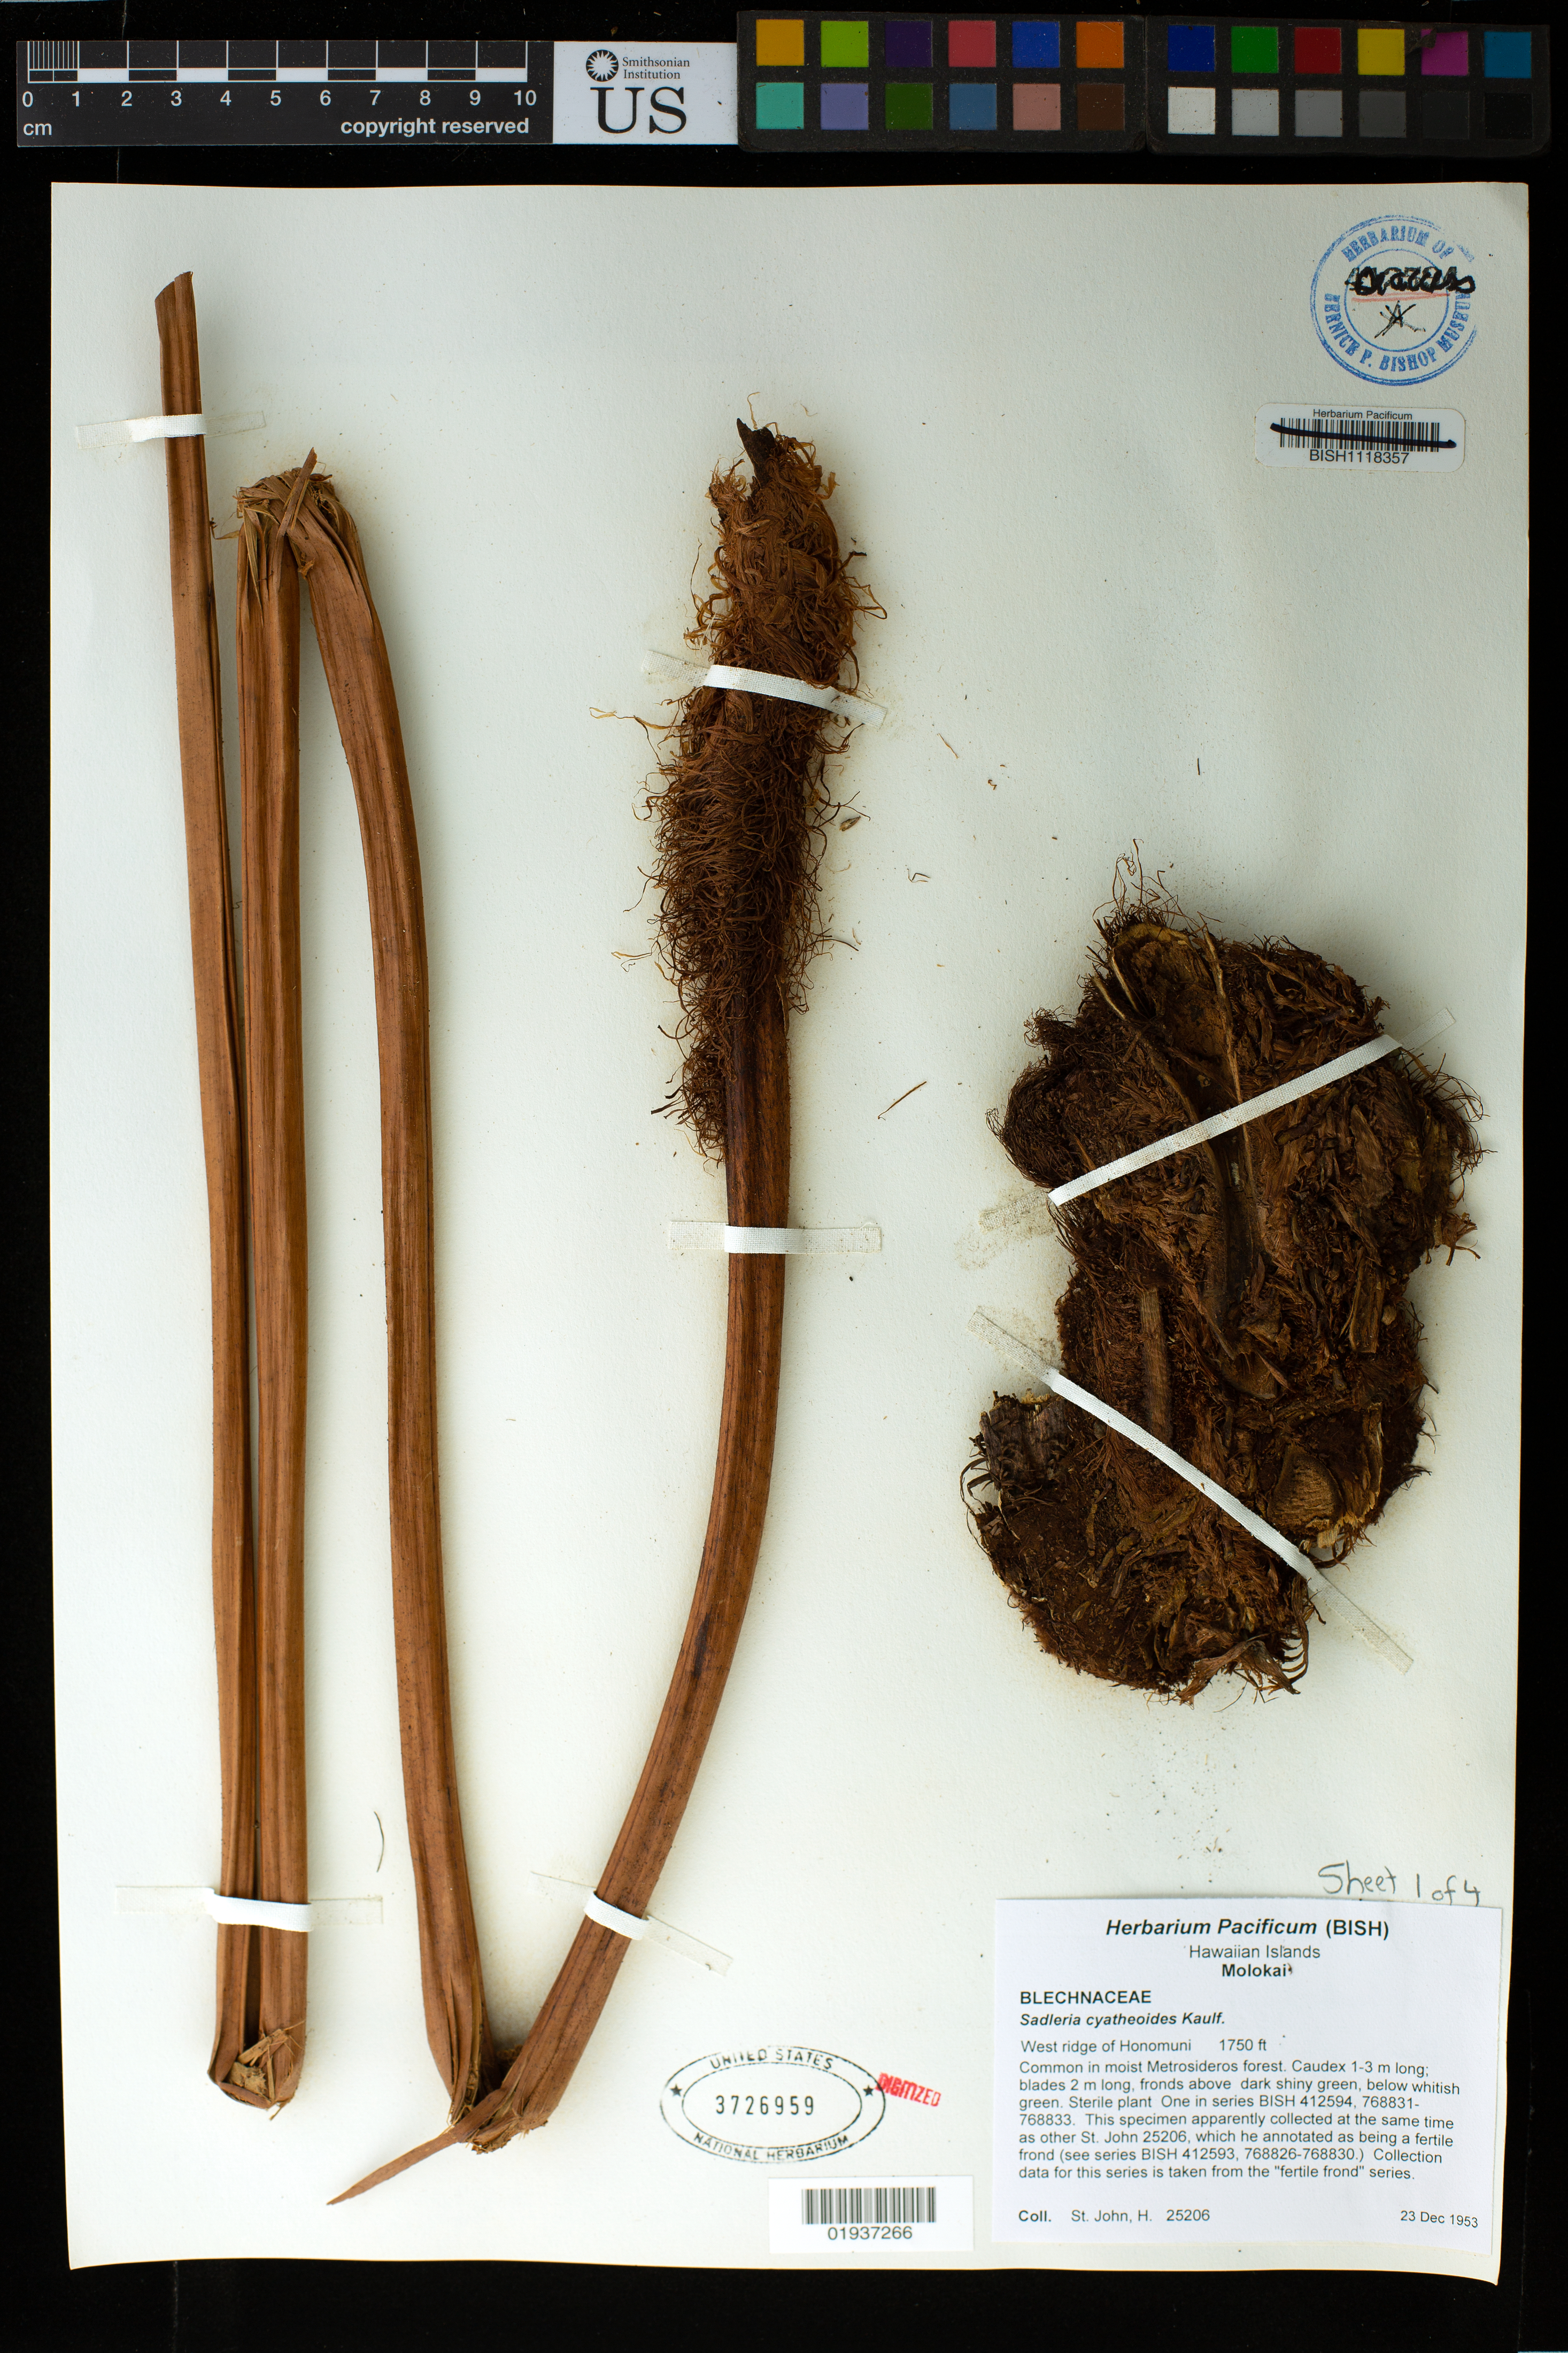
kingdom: Plantae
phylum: Tracheophyta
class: Polypodiopsida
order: Polypodiales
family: Blechnaceae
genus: Sadleria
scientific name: Sadleria cyatheoides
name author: Kaulf.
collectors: H. St. John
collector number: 25206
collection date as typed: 23 Dec 1953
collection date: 1953-12-23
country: United States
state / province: Hawaii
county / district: Maui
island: Moloka'i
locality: W ridge of Honomuni, Molokai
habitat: Moist forest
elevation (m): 533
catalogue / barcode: US 3726959